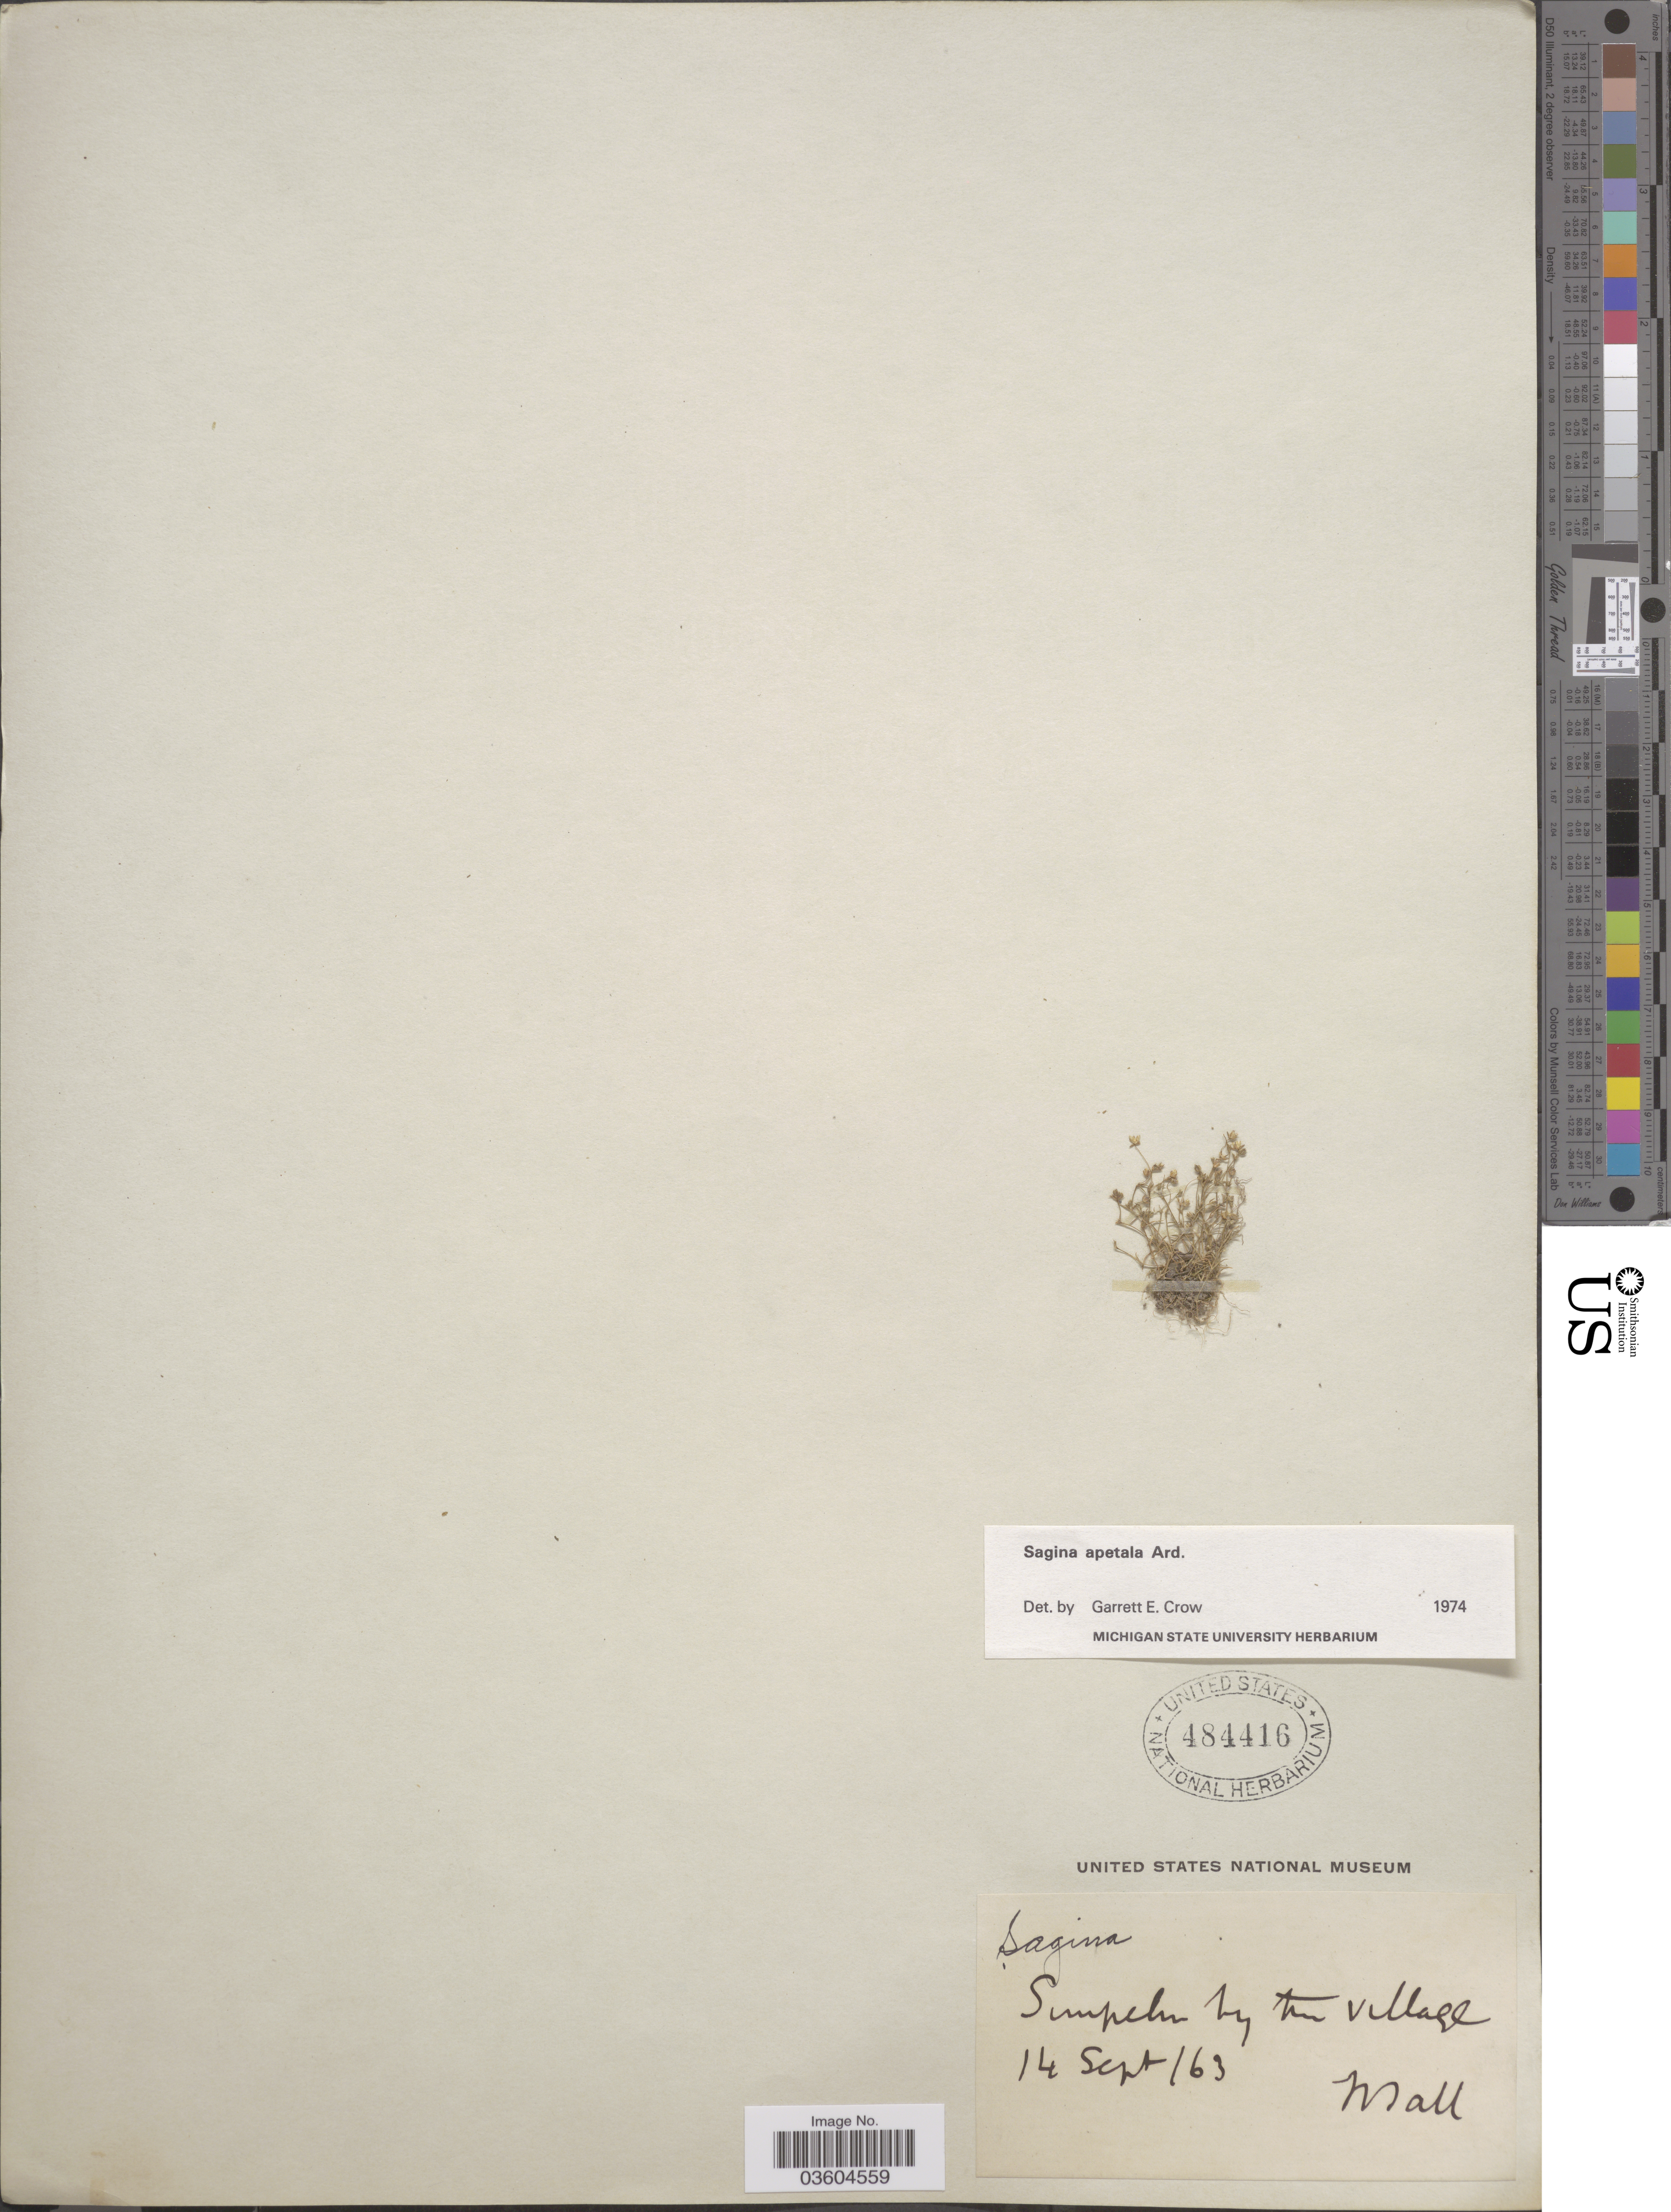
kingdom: Plantae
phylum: Tracheophyta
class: Magnoliopsida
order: Caryophyllales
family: Caryophyllaceae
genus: Sagina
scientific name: Sagina apetala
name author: Ard.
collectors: J. Ball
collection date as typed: Transcribed d/m/y: 14/9/63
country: Switzerland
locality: Simplon by the village.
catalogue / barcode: US 484416